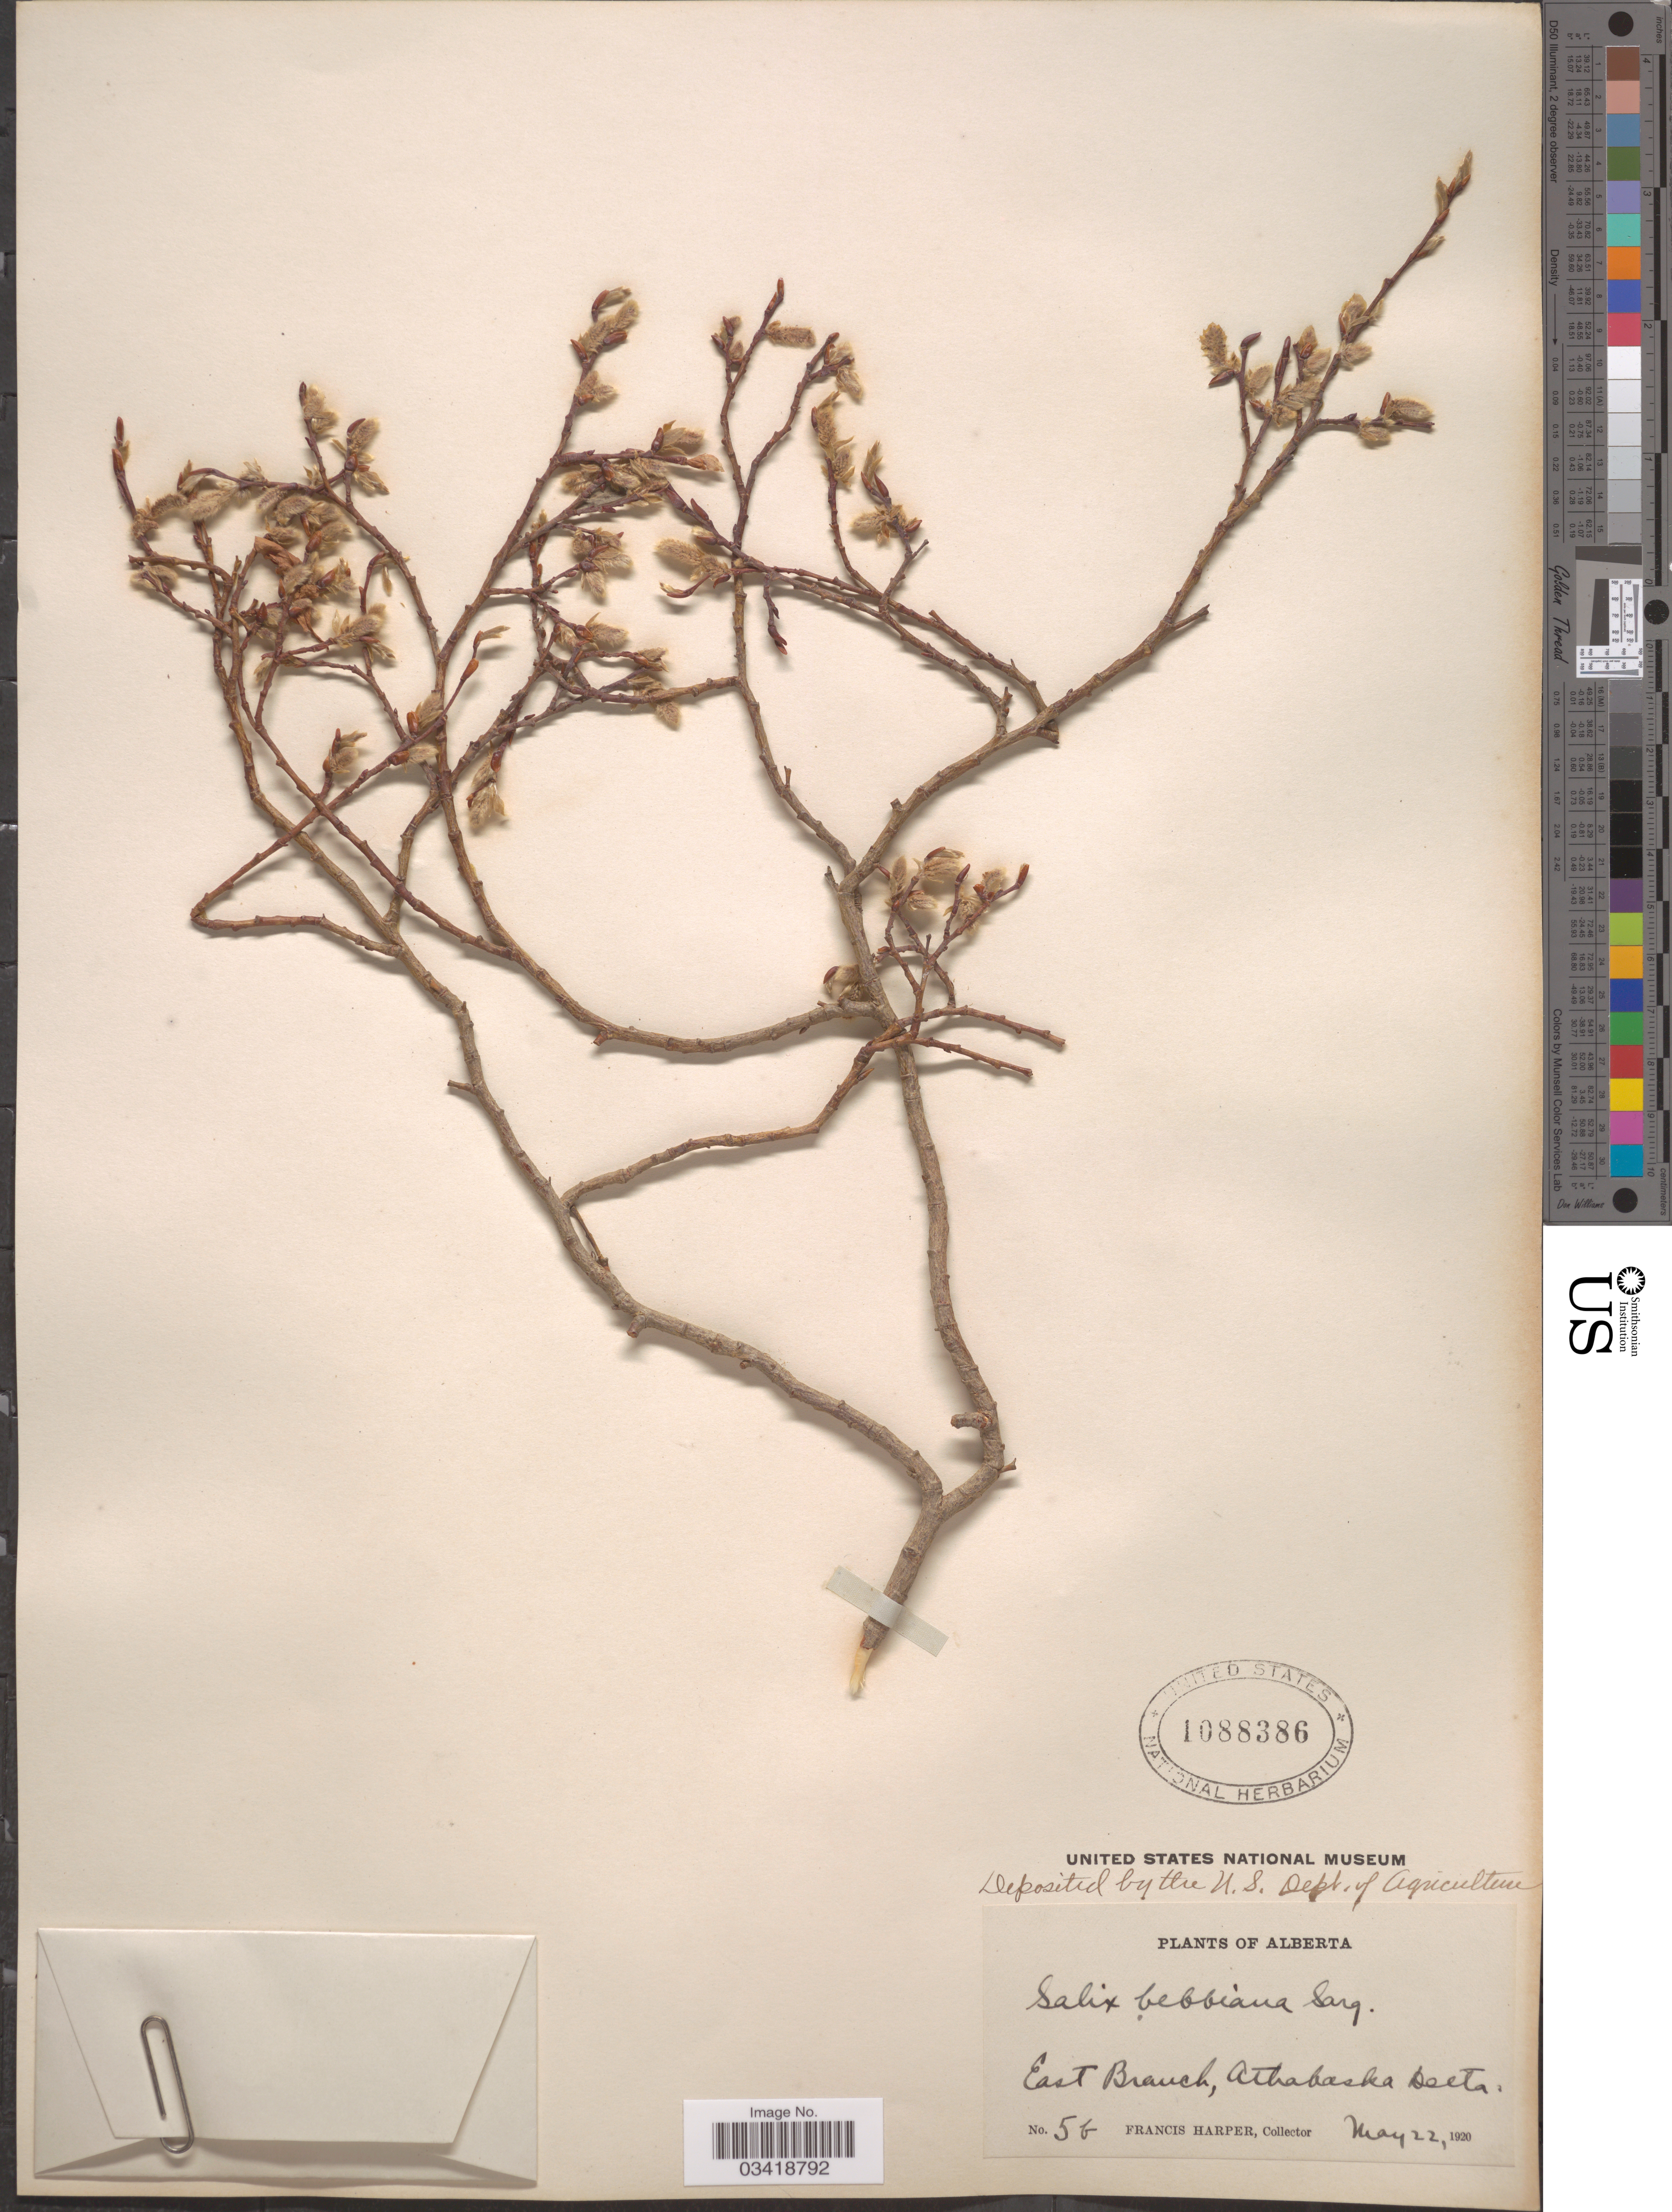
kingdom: Plantae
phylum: Tracheophyta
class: Magnoliopsida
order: Malpighiales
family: Salicaceae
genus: Salix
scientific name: Salix bebbiana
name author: Sarg.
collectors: F. Harper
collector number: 5b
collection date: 1920-05-22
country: Canada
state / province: Alberta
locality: East Branch, Athabaska Delta.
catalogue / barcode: US 1088386